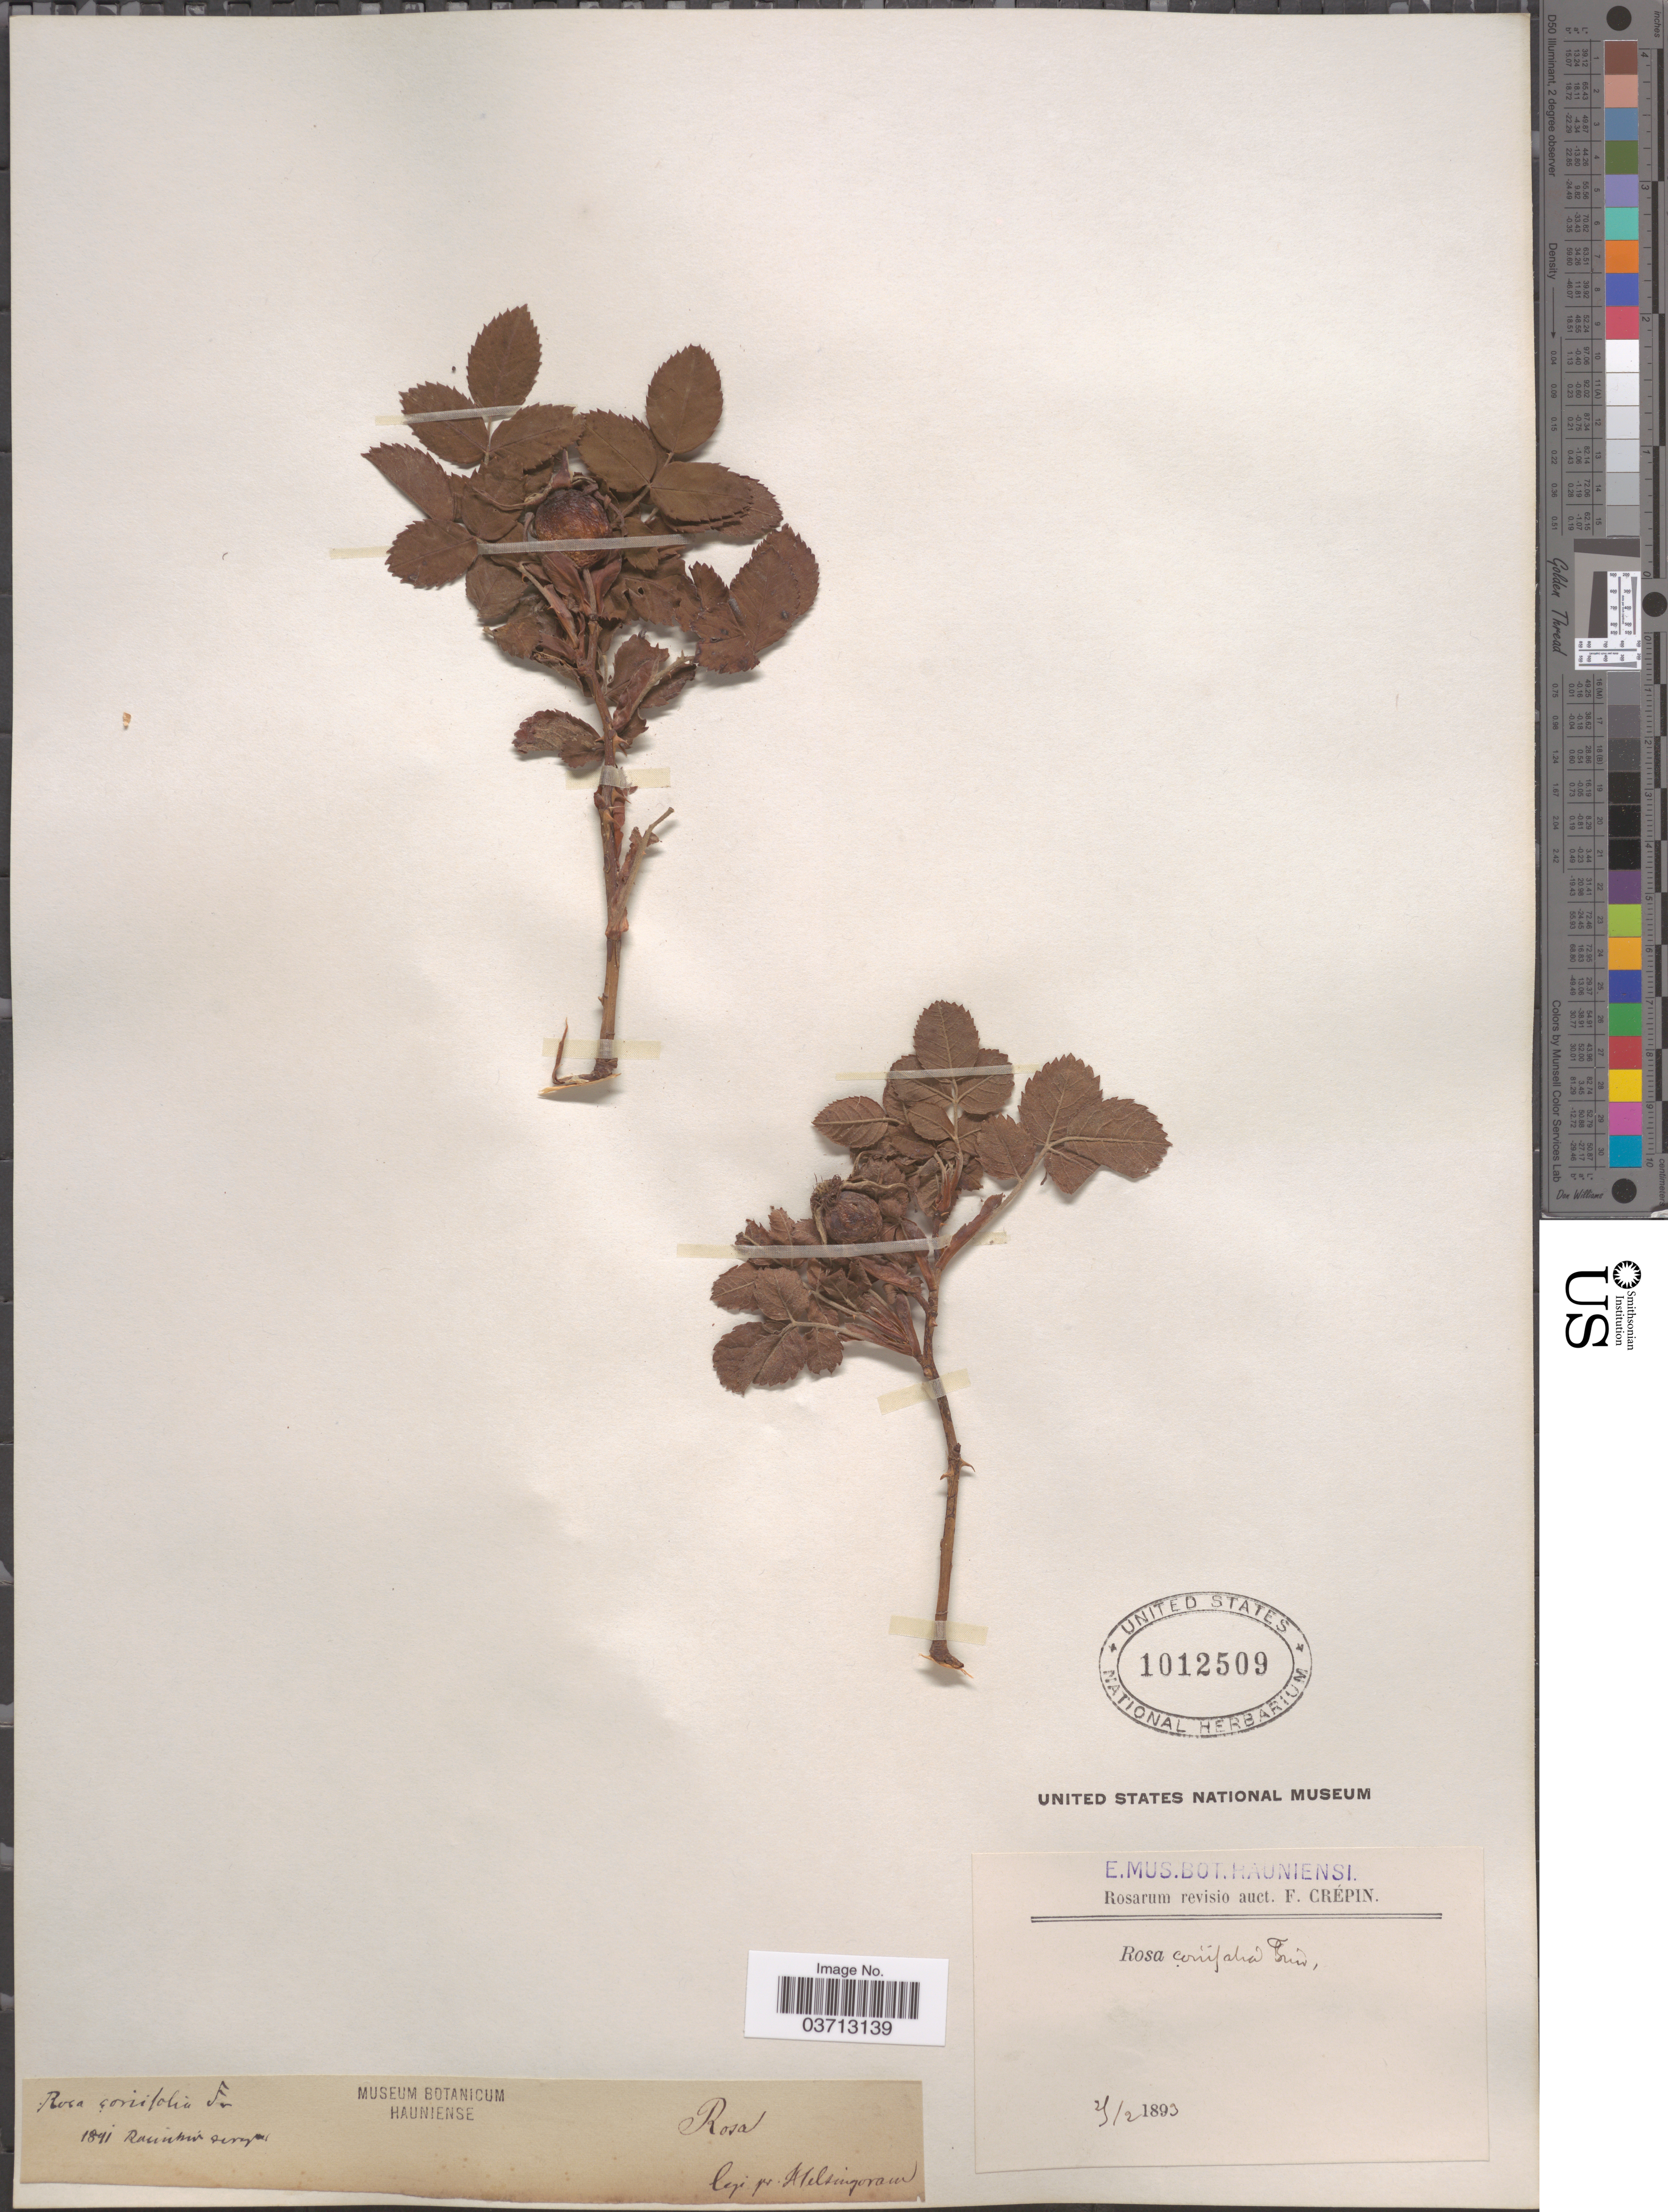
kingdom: Plantae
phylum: Tracheophyta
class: Magnoliopsida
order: Rosales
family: Rosaceae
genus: Rosa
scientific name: Rosa coriifolia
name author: Fr. a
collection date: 1841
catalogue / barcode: US 1012509